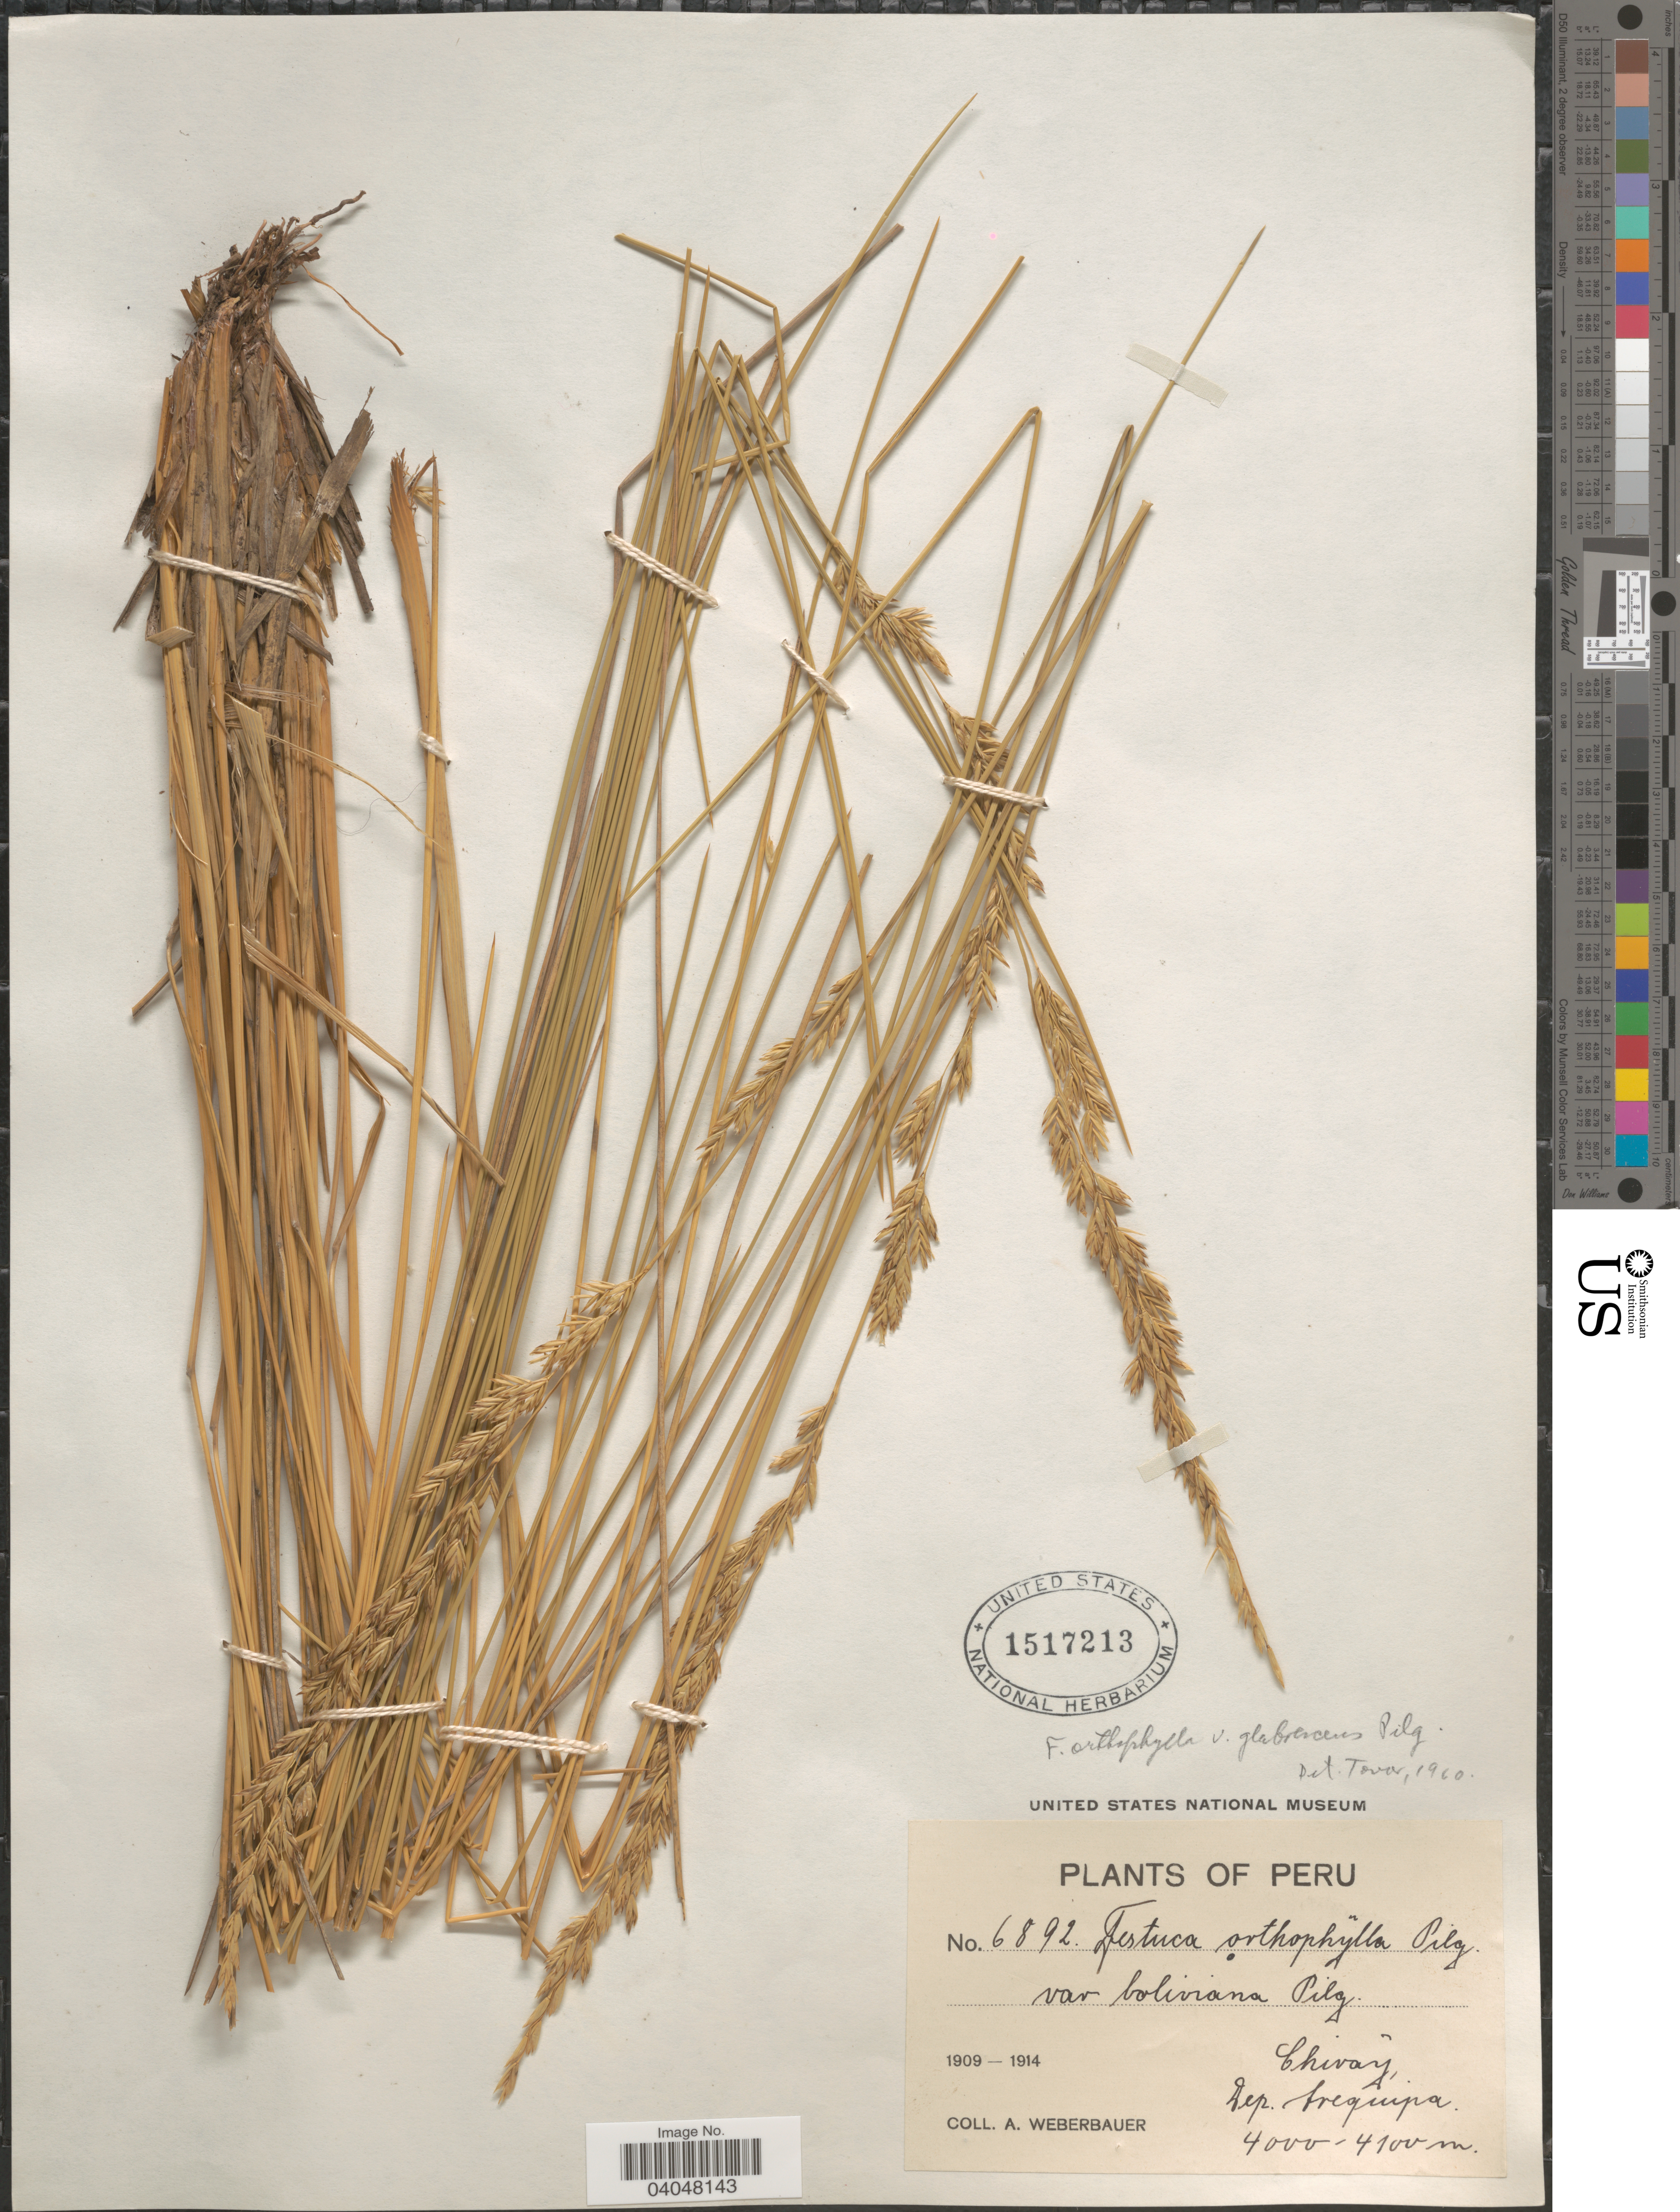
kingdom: Plantae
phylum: Tracheophyta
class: Liliopsida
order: Poales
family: Poaceae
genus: Festuca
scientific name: Festuca orthophylla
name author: Pilg.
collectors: A. Weberbauer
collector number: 6892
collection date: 1909/1914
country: Peru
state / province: Arequipa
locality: Chuvaŷ, Dep. Arequipa.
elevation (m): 4000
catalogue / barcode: US 1517213